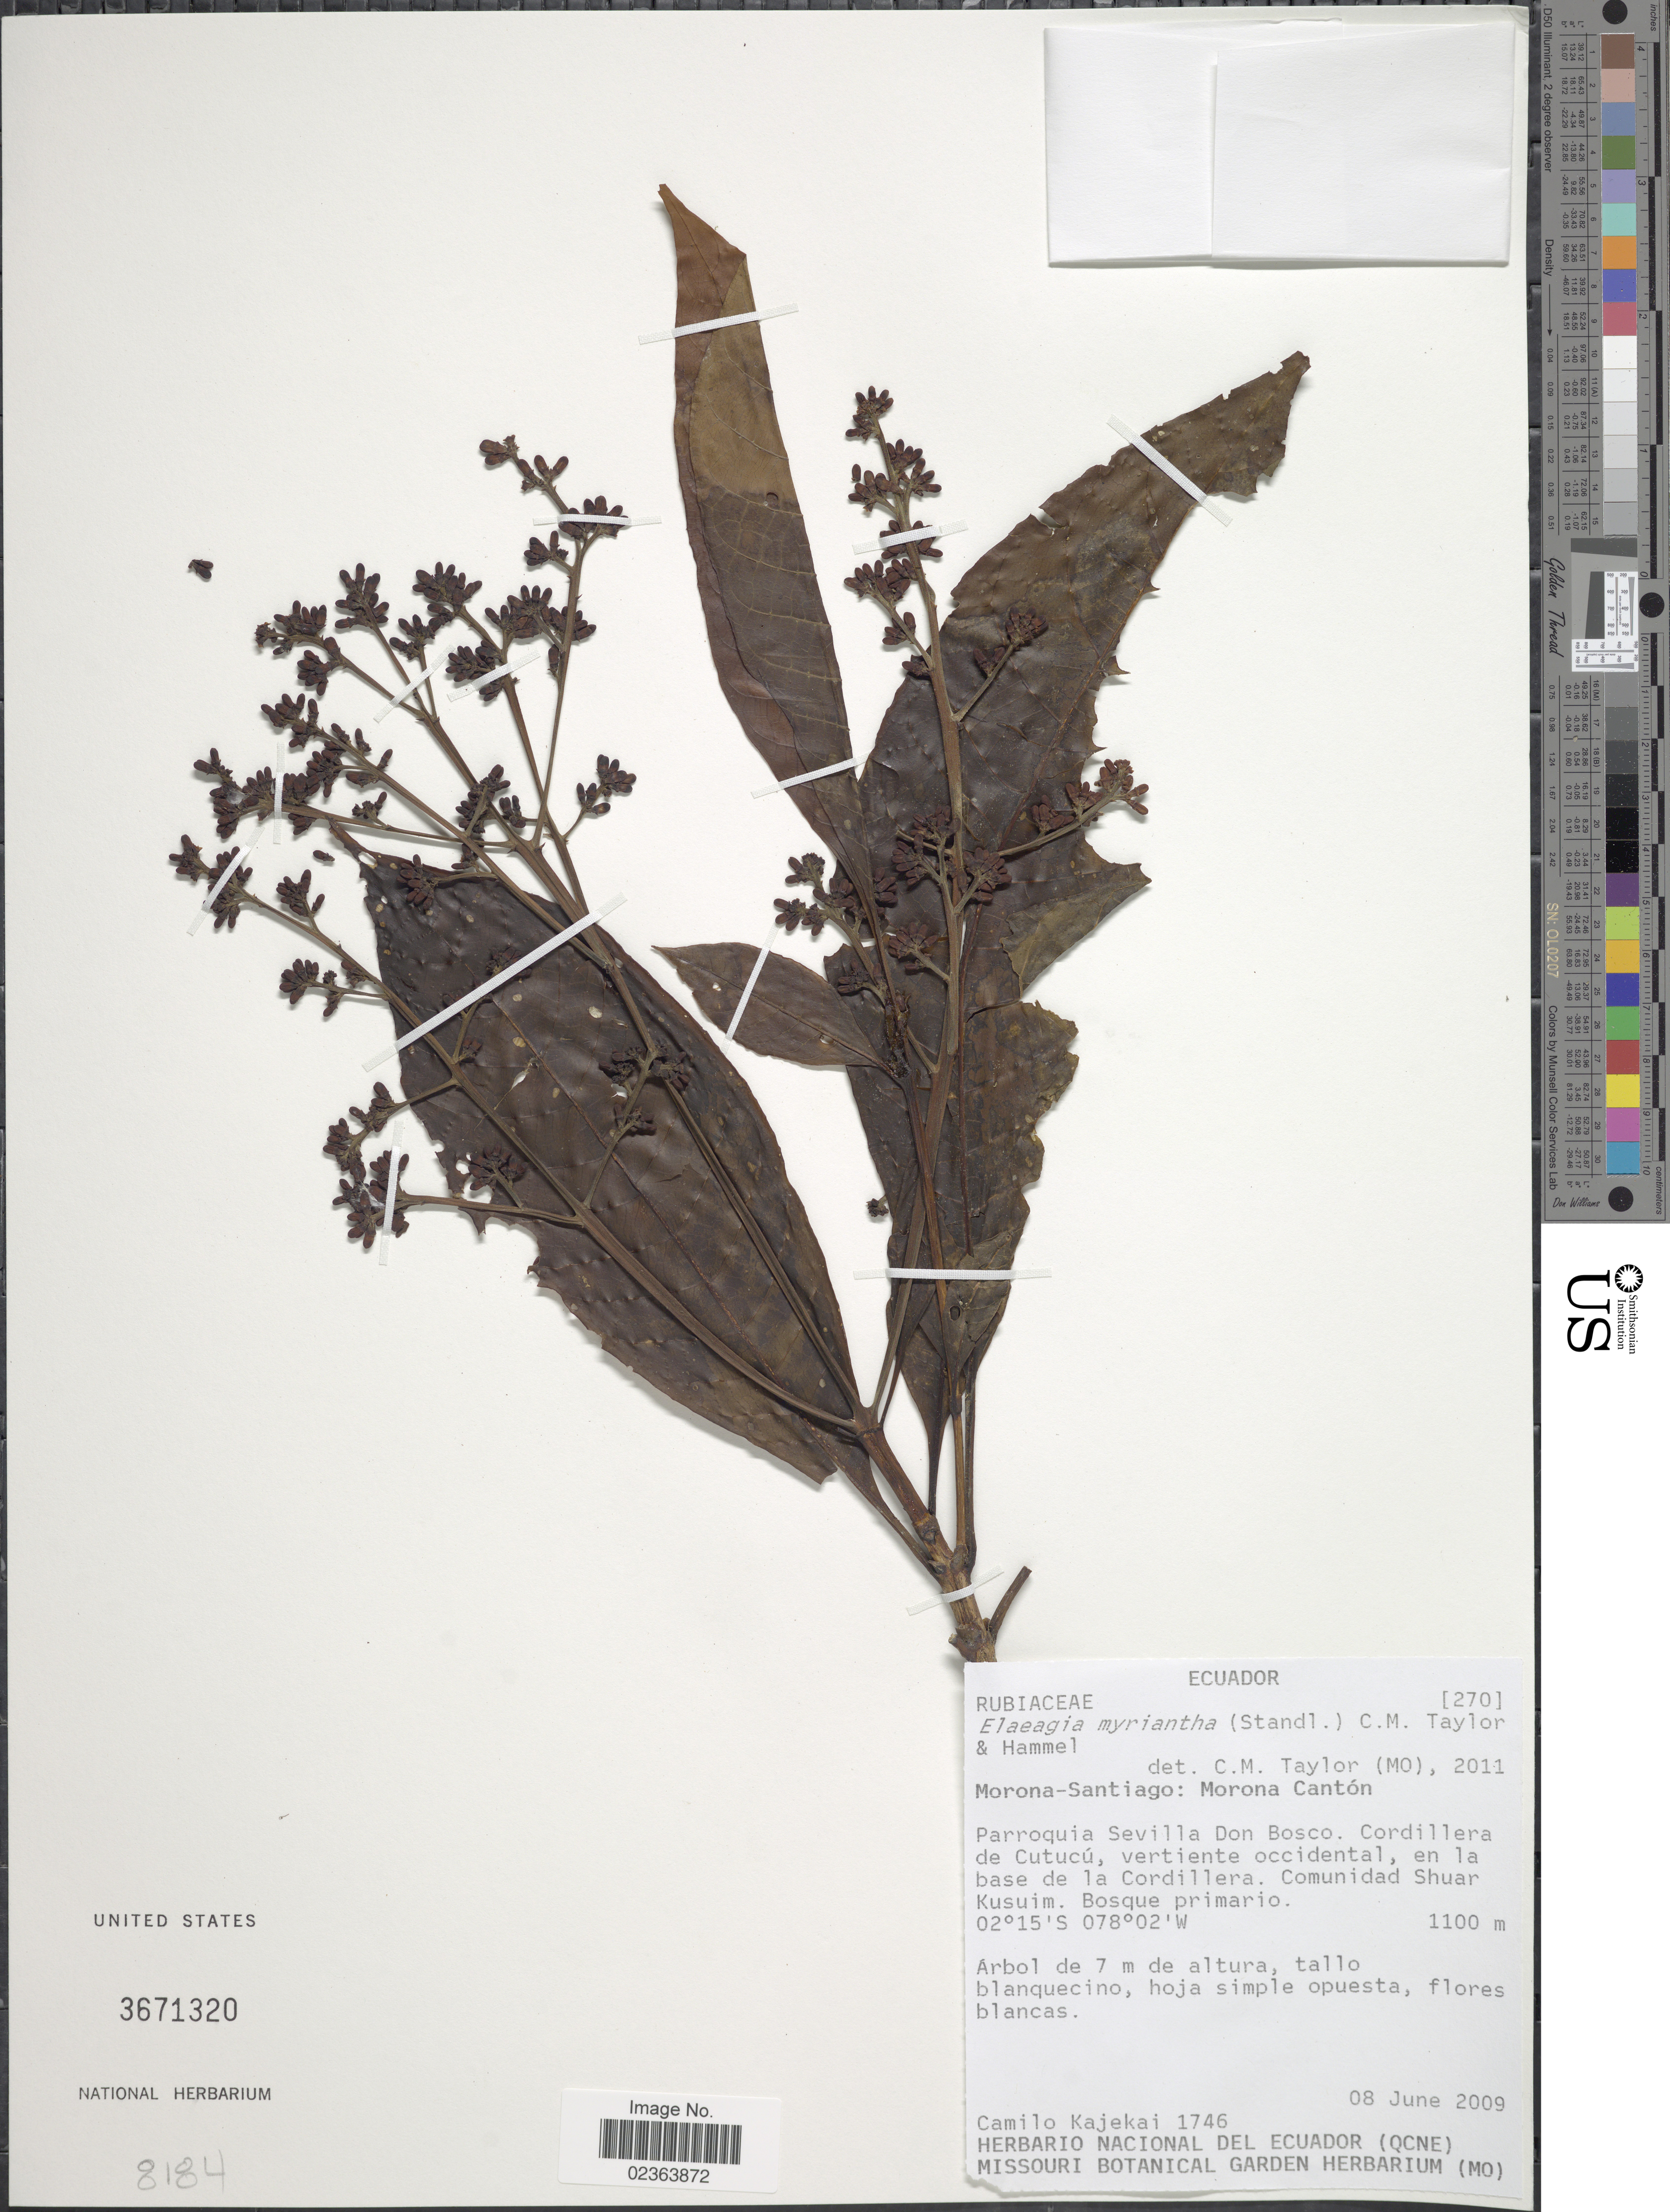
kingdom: Plantae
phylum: Tracheophyta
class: Magnoliopsida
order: Gentianales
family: Rubiaceae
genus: Elaeagia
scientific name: Elaeagia myriantha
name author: (Standl.) C.M. Taylor & Hammel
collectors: C. Kajekai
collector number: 1746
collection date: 2009-06-08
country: Ecuador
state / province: Morona-Santiago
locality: Morona-Santiago: Morona Canton, Parroquia Sevilla Don Bosco, Cordillera de Cutucu, vertiente occidental, en la base de la Cordillera, Comunidad Shuar Kusuim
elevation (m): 1100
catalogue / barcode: US 3671320